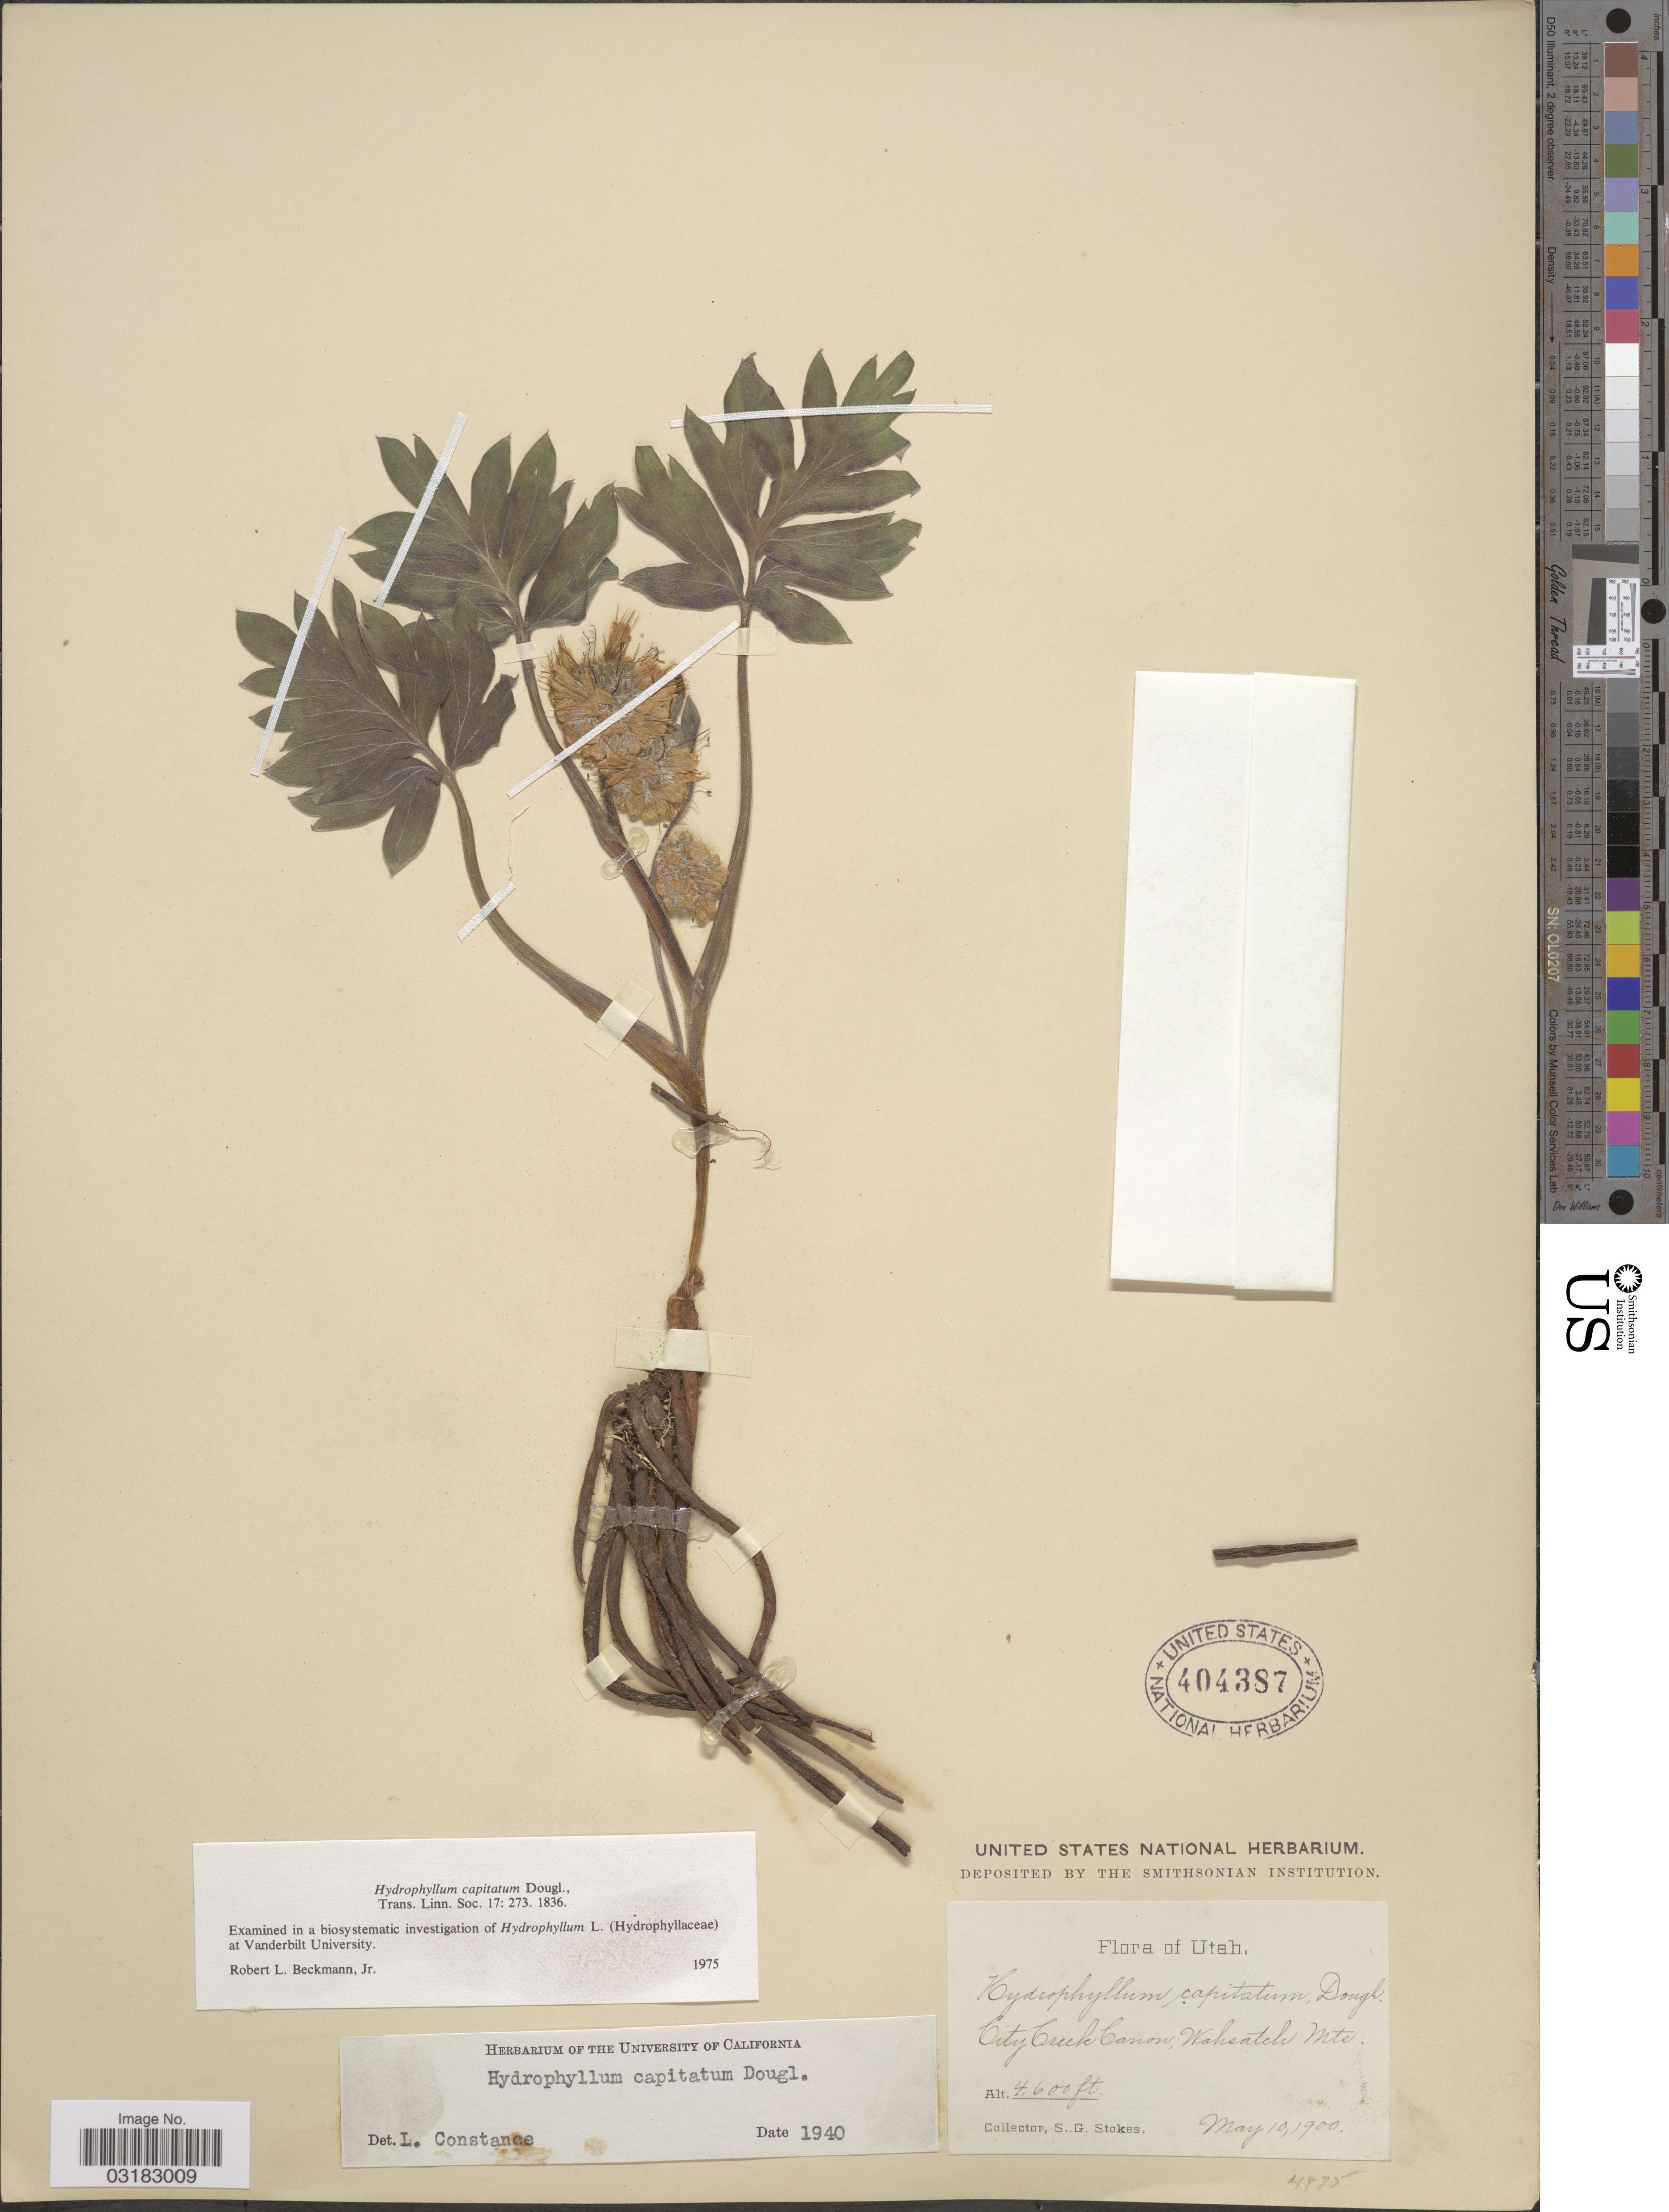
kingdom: Plantae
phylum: Tracheophyta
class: Magnoliopsida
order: Boraginales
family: Hydrophyllaceae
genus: Hydrophyllum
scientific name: Hydrophyllum capitatum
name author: Douglas ex Benth.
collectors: S. G. Stokes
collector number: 4975?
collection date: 1900-05-10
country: United States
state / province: Utah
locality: City Creek Canon. Wahsatch Mts.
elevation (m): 1402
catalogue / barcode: US 404387